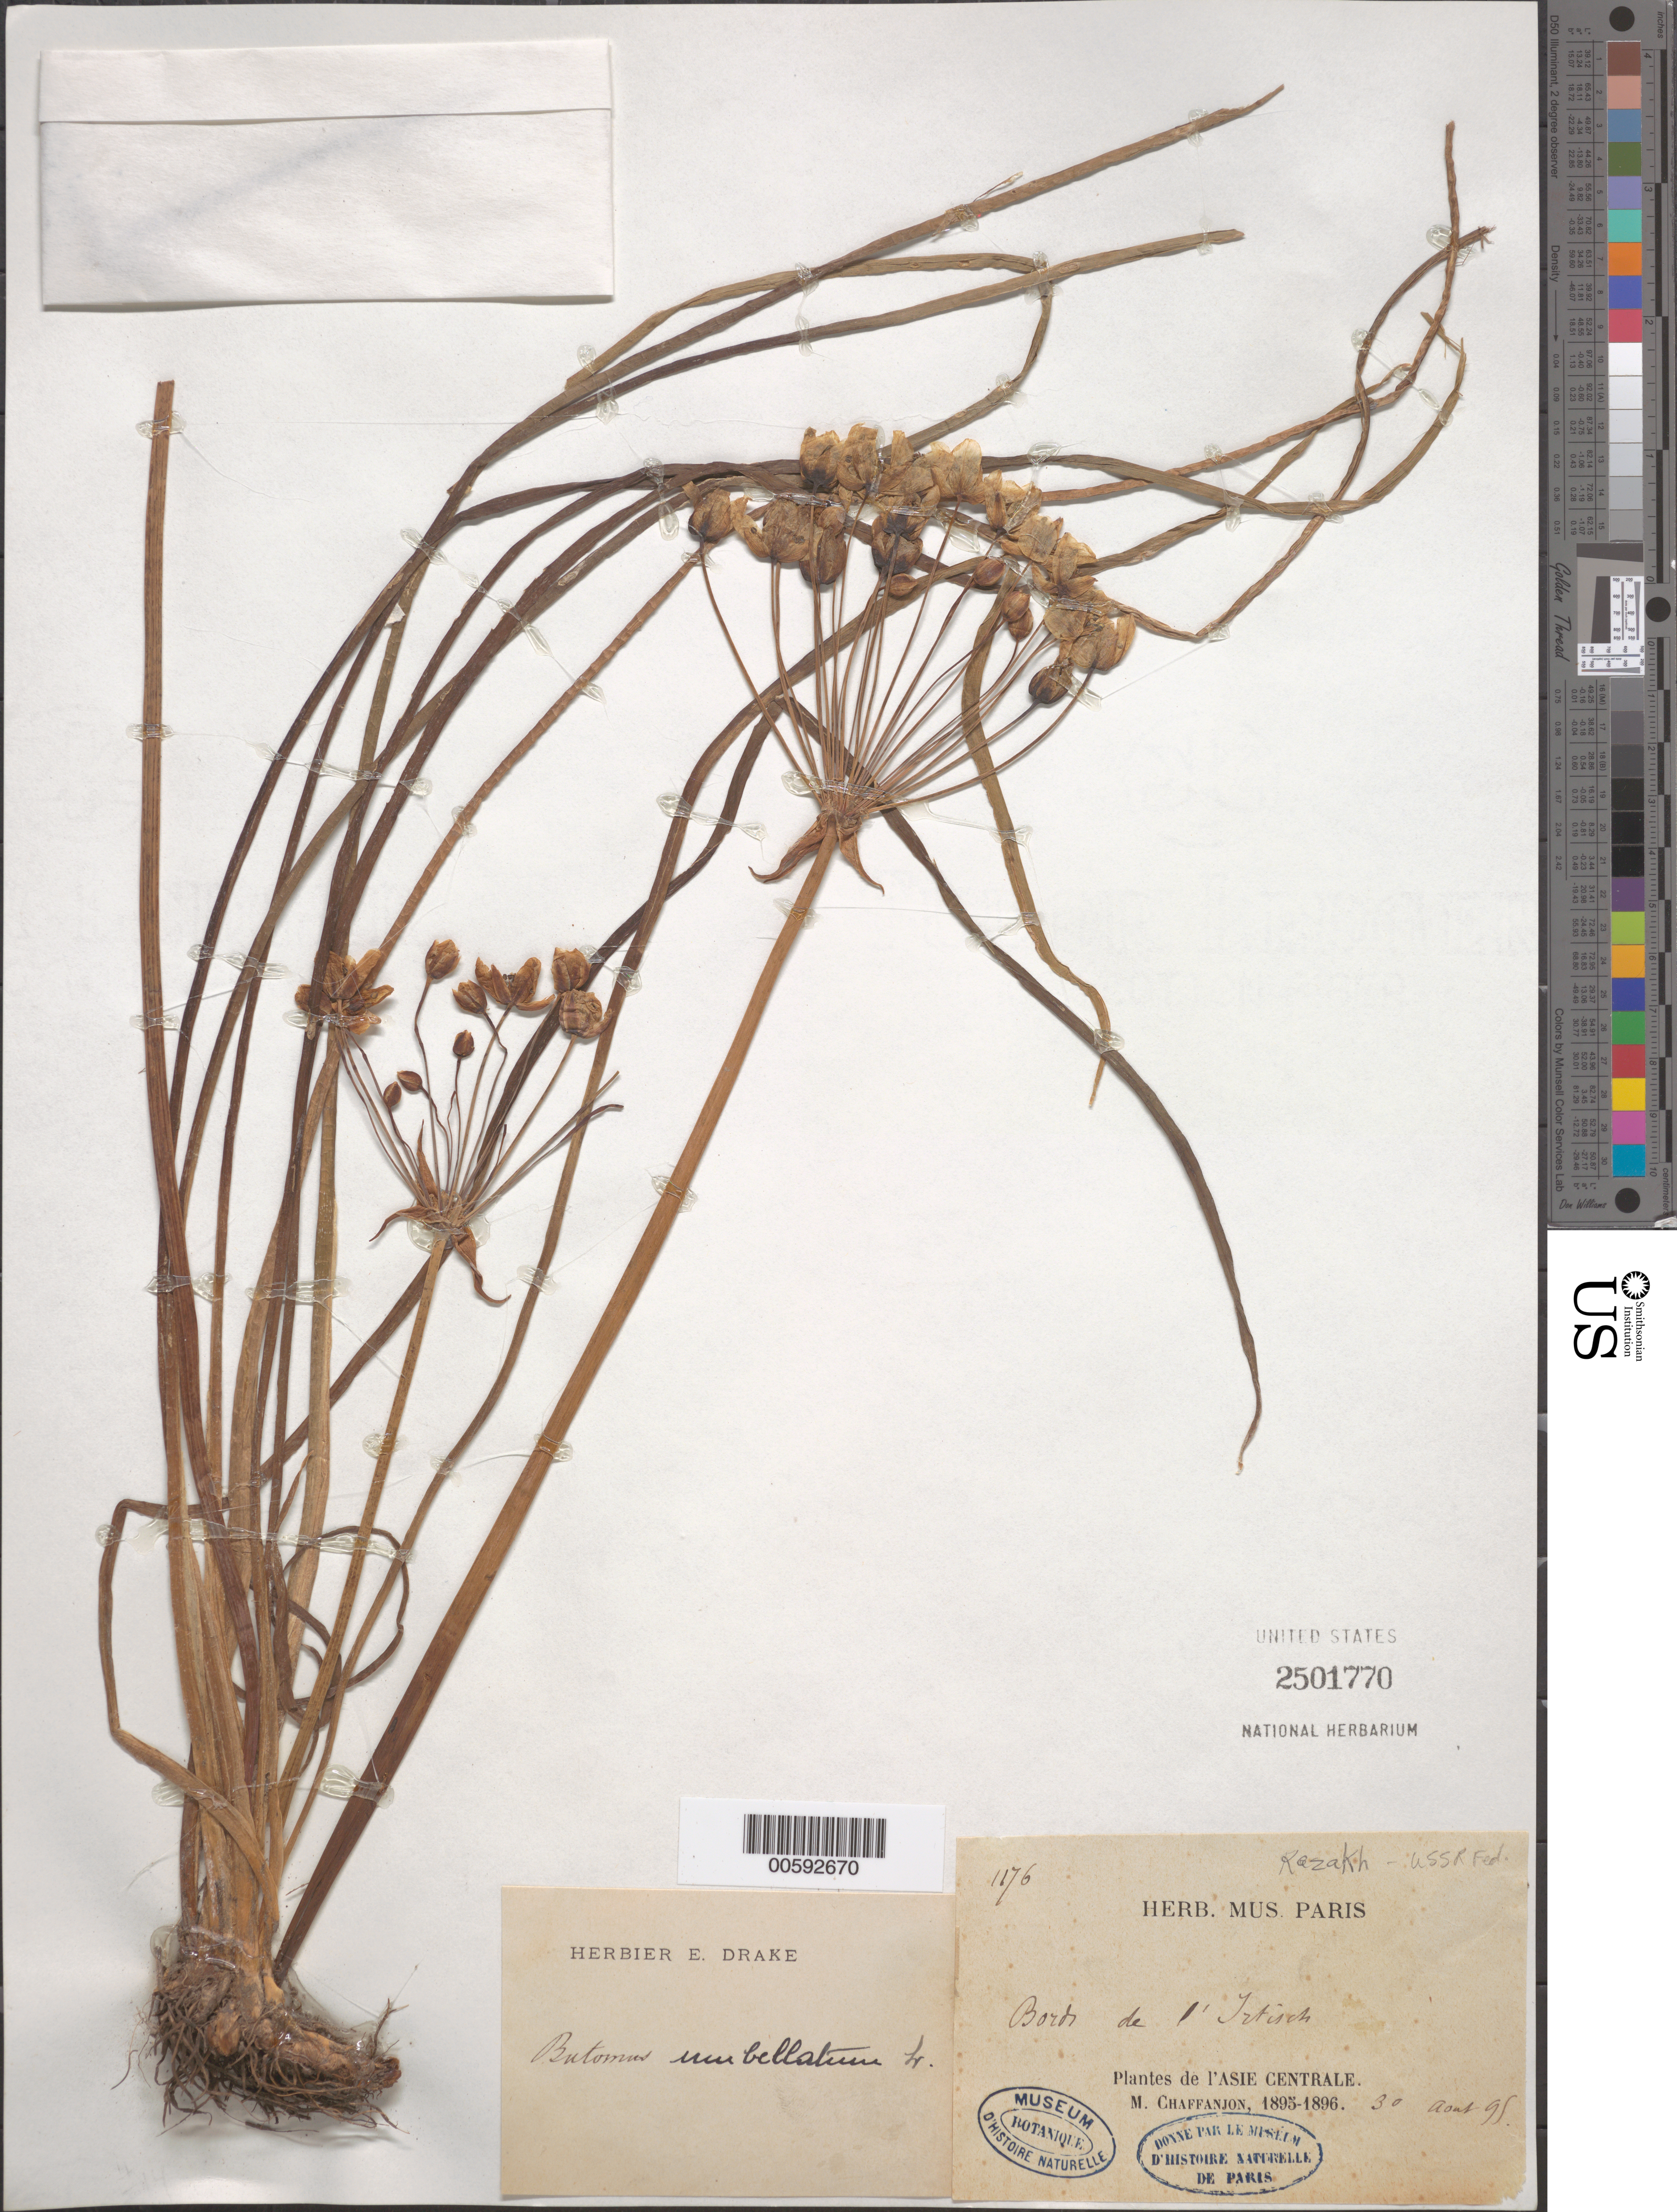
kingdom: Plantae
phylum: Tracheophyta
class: Liliopsida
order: Alismatales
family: Butomaceae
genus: Butomus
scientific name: Butomus umbellatus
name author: L.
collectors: M. Chaffanjon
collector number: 1176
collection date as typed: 30 Aug 1895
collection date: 1895-08-30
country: Kazakhstan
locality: Kazakh, Central Asis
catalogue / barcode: US 2501770